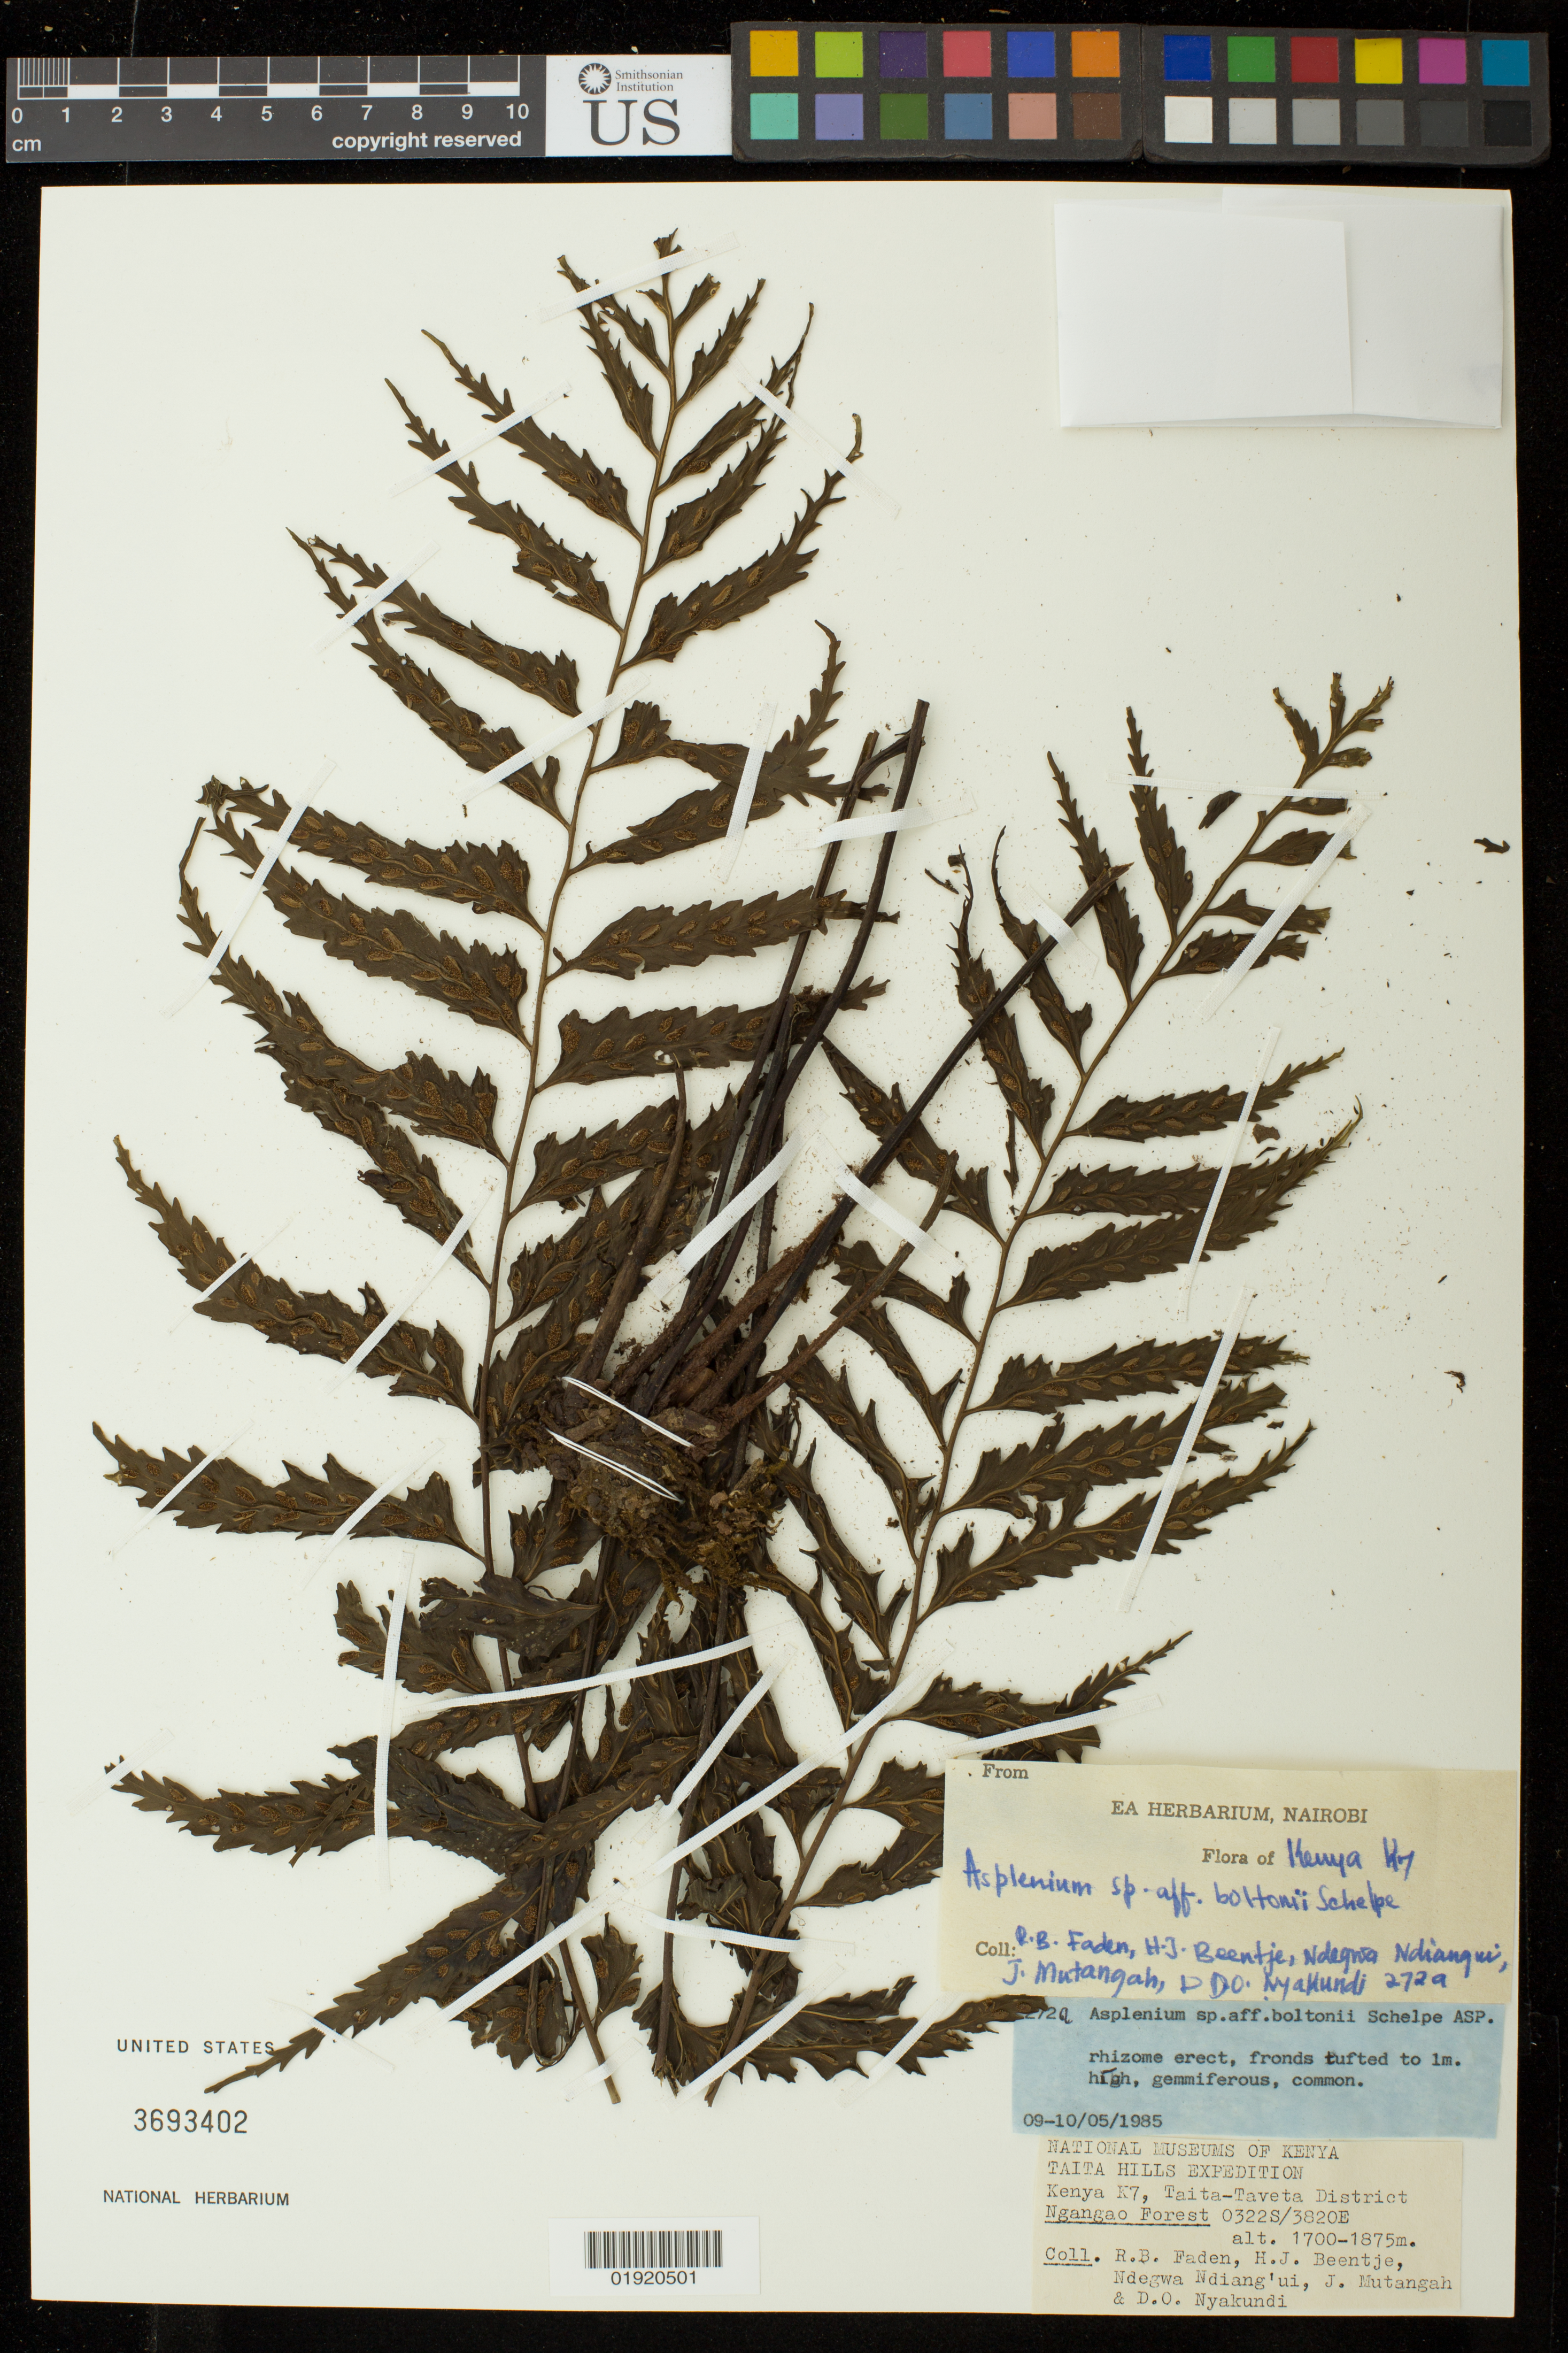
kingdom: Plantae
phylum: Tracheophyta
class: Polypodiopsida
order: Polypodiales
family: Aspleniaceae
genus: Asplenium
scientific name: Asplenium boltonii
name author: Hook. ex Schelpe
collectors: R. B. Faden, H. J. Beentje, Ndegwa Ndiang'ui, J. Mutangah & D. Nyakundi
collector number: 272a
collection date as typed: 09-10/05/1985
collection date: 1985-05-09/1985-05-10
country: Kenya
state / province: Taita Taveta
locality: Kenya K7, Taita-Taveta District, Taita Hills, Ngangao Forest.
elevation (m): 1700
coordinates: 0322S, 3820E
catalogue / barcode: US 3693402